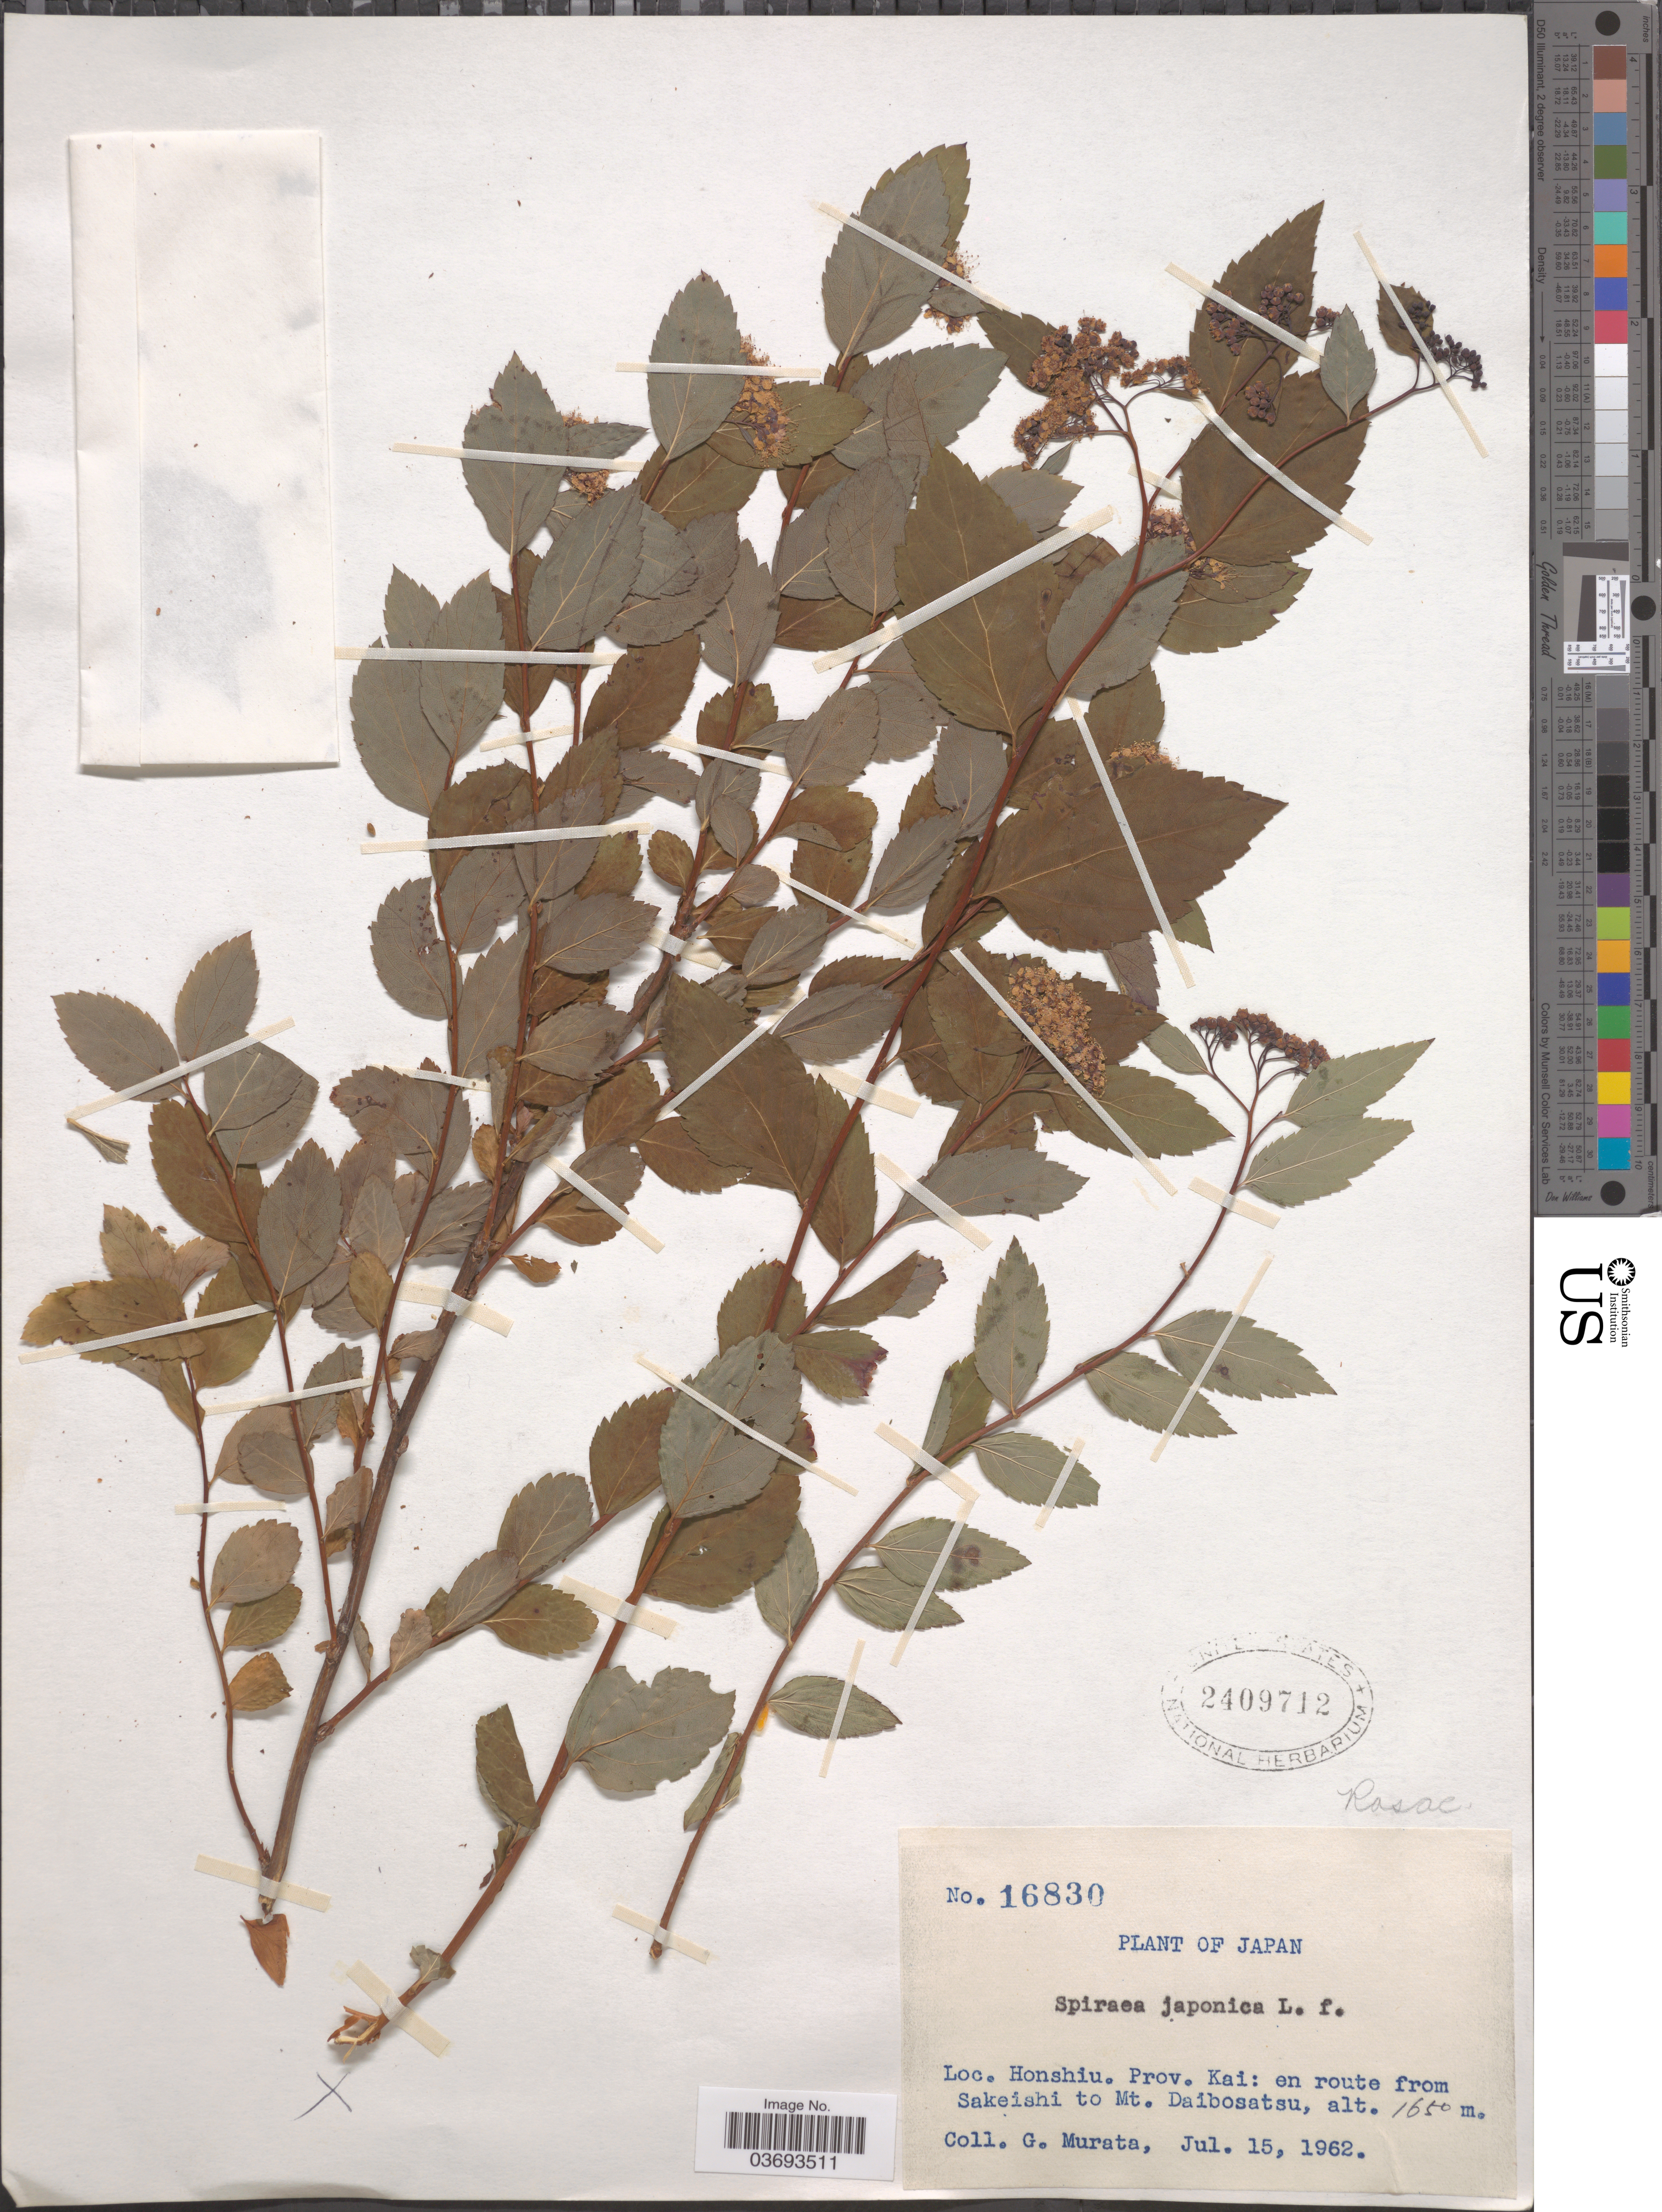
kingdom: Plantae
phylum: Tracheophyta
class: Magnoliopsida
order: Rosales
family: Rosaceae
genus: Spiraea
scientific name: Spiraea japonica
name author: L. f.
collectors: G. Murata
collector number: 16830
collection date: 1962-07-15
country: Japan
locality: Honshiu. Prov. Kai: en route from Sakeishi to Mt. Daibosatsu.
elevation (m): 1650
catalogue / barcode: US 2409712